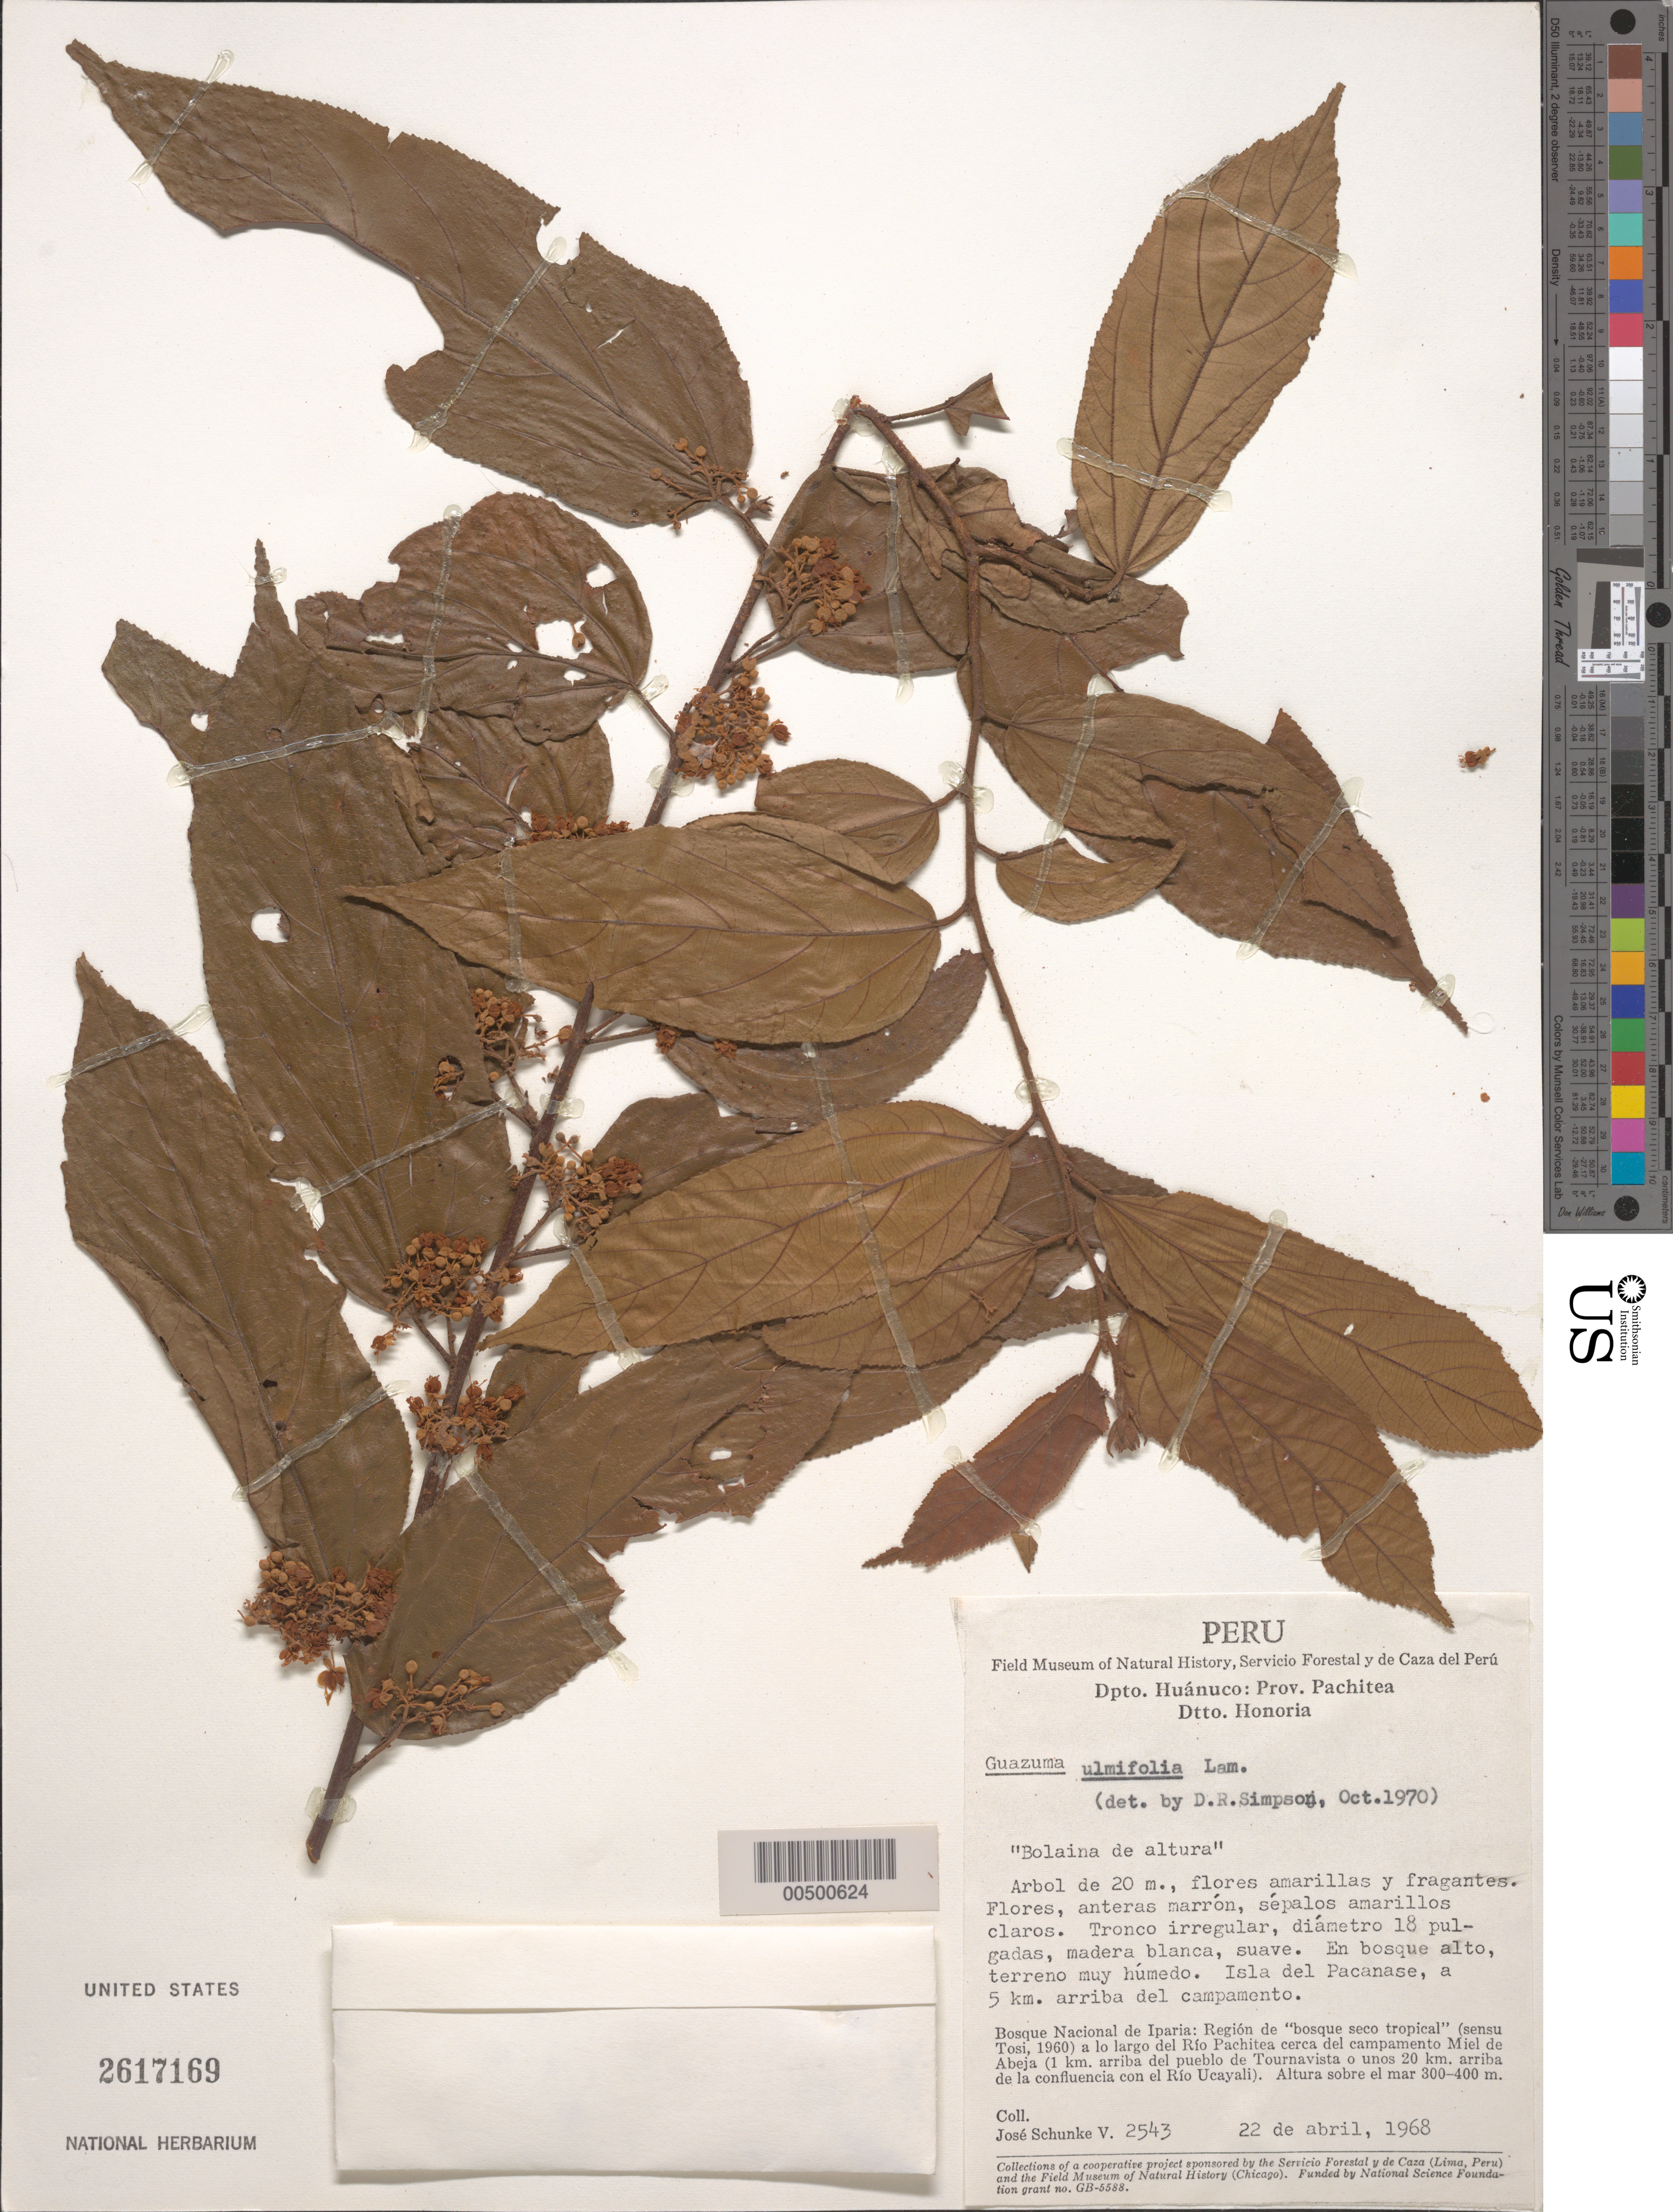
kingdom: Plantae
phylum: Tracheophyta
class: Magnoliopsida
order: Malvales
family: Malvaceae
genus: Guazuma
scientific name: Guazuma ulmifolia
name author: Lam.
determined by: Simpson, D. R.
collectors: J. Schunke Vigo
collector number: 2543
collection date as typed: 22 Apr 1968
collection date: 1968-04-22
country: Peru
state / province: Huánuco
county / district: Pachitea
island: Isla del Pacanase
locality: Bosque Nacional de Iparia; ...a lo largo del Río Pachitea cerca campamento Miel de Abeja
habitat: En bosque alto, terreno muy húmedo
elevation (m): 300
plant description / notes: Common name: Bolaina de altura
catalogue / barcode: US 2617169